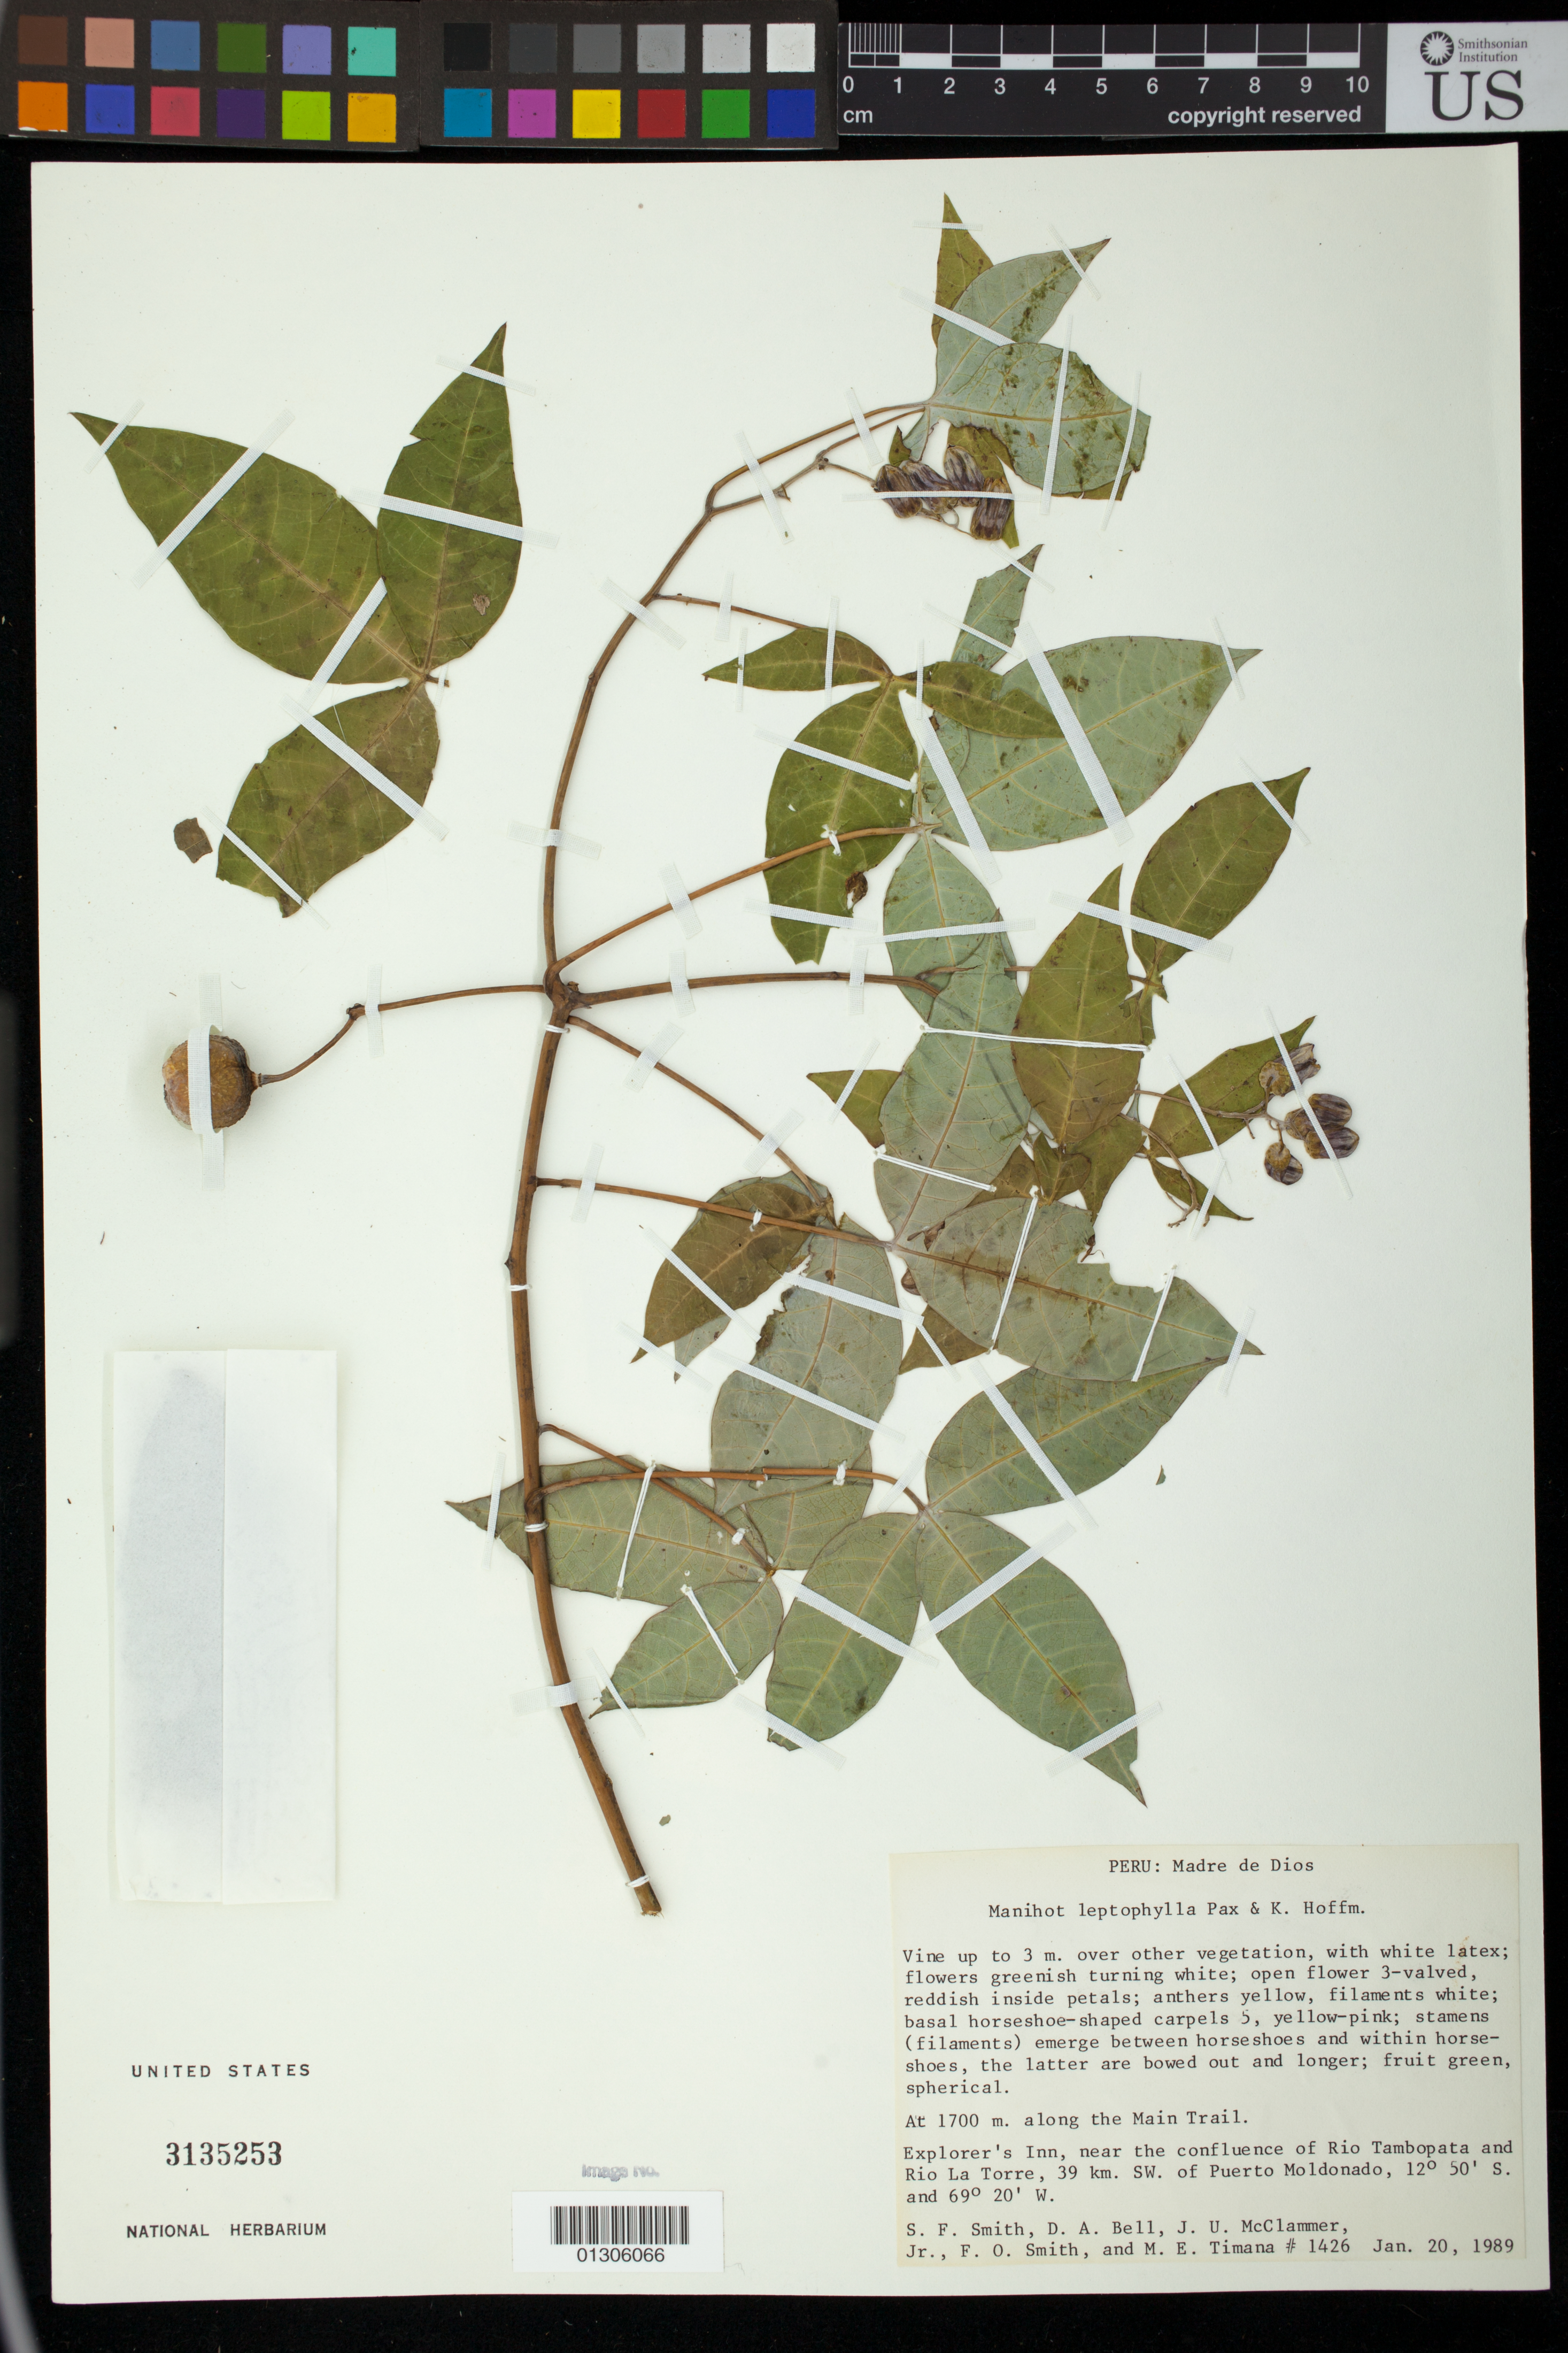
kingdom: Plantae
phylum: Tracheophyta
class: Magnoliopsida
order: Malpighiales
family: Euphorbiaceae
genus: Manihot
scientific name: Manihot brachyloba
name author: Müll. Arg.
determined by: Mendoza, M.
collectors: S.F. Smith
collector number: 1426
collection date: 1989-01-20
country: Peru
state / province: Madre de Dios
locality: along the Main Trail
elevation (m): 1700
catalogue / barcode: US 3135253